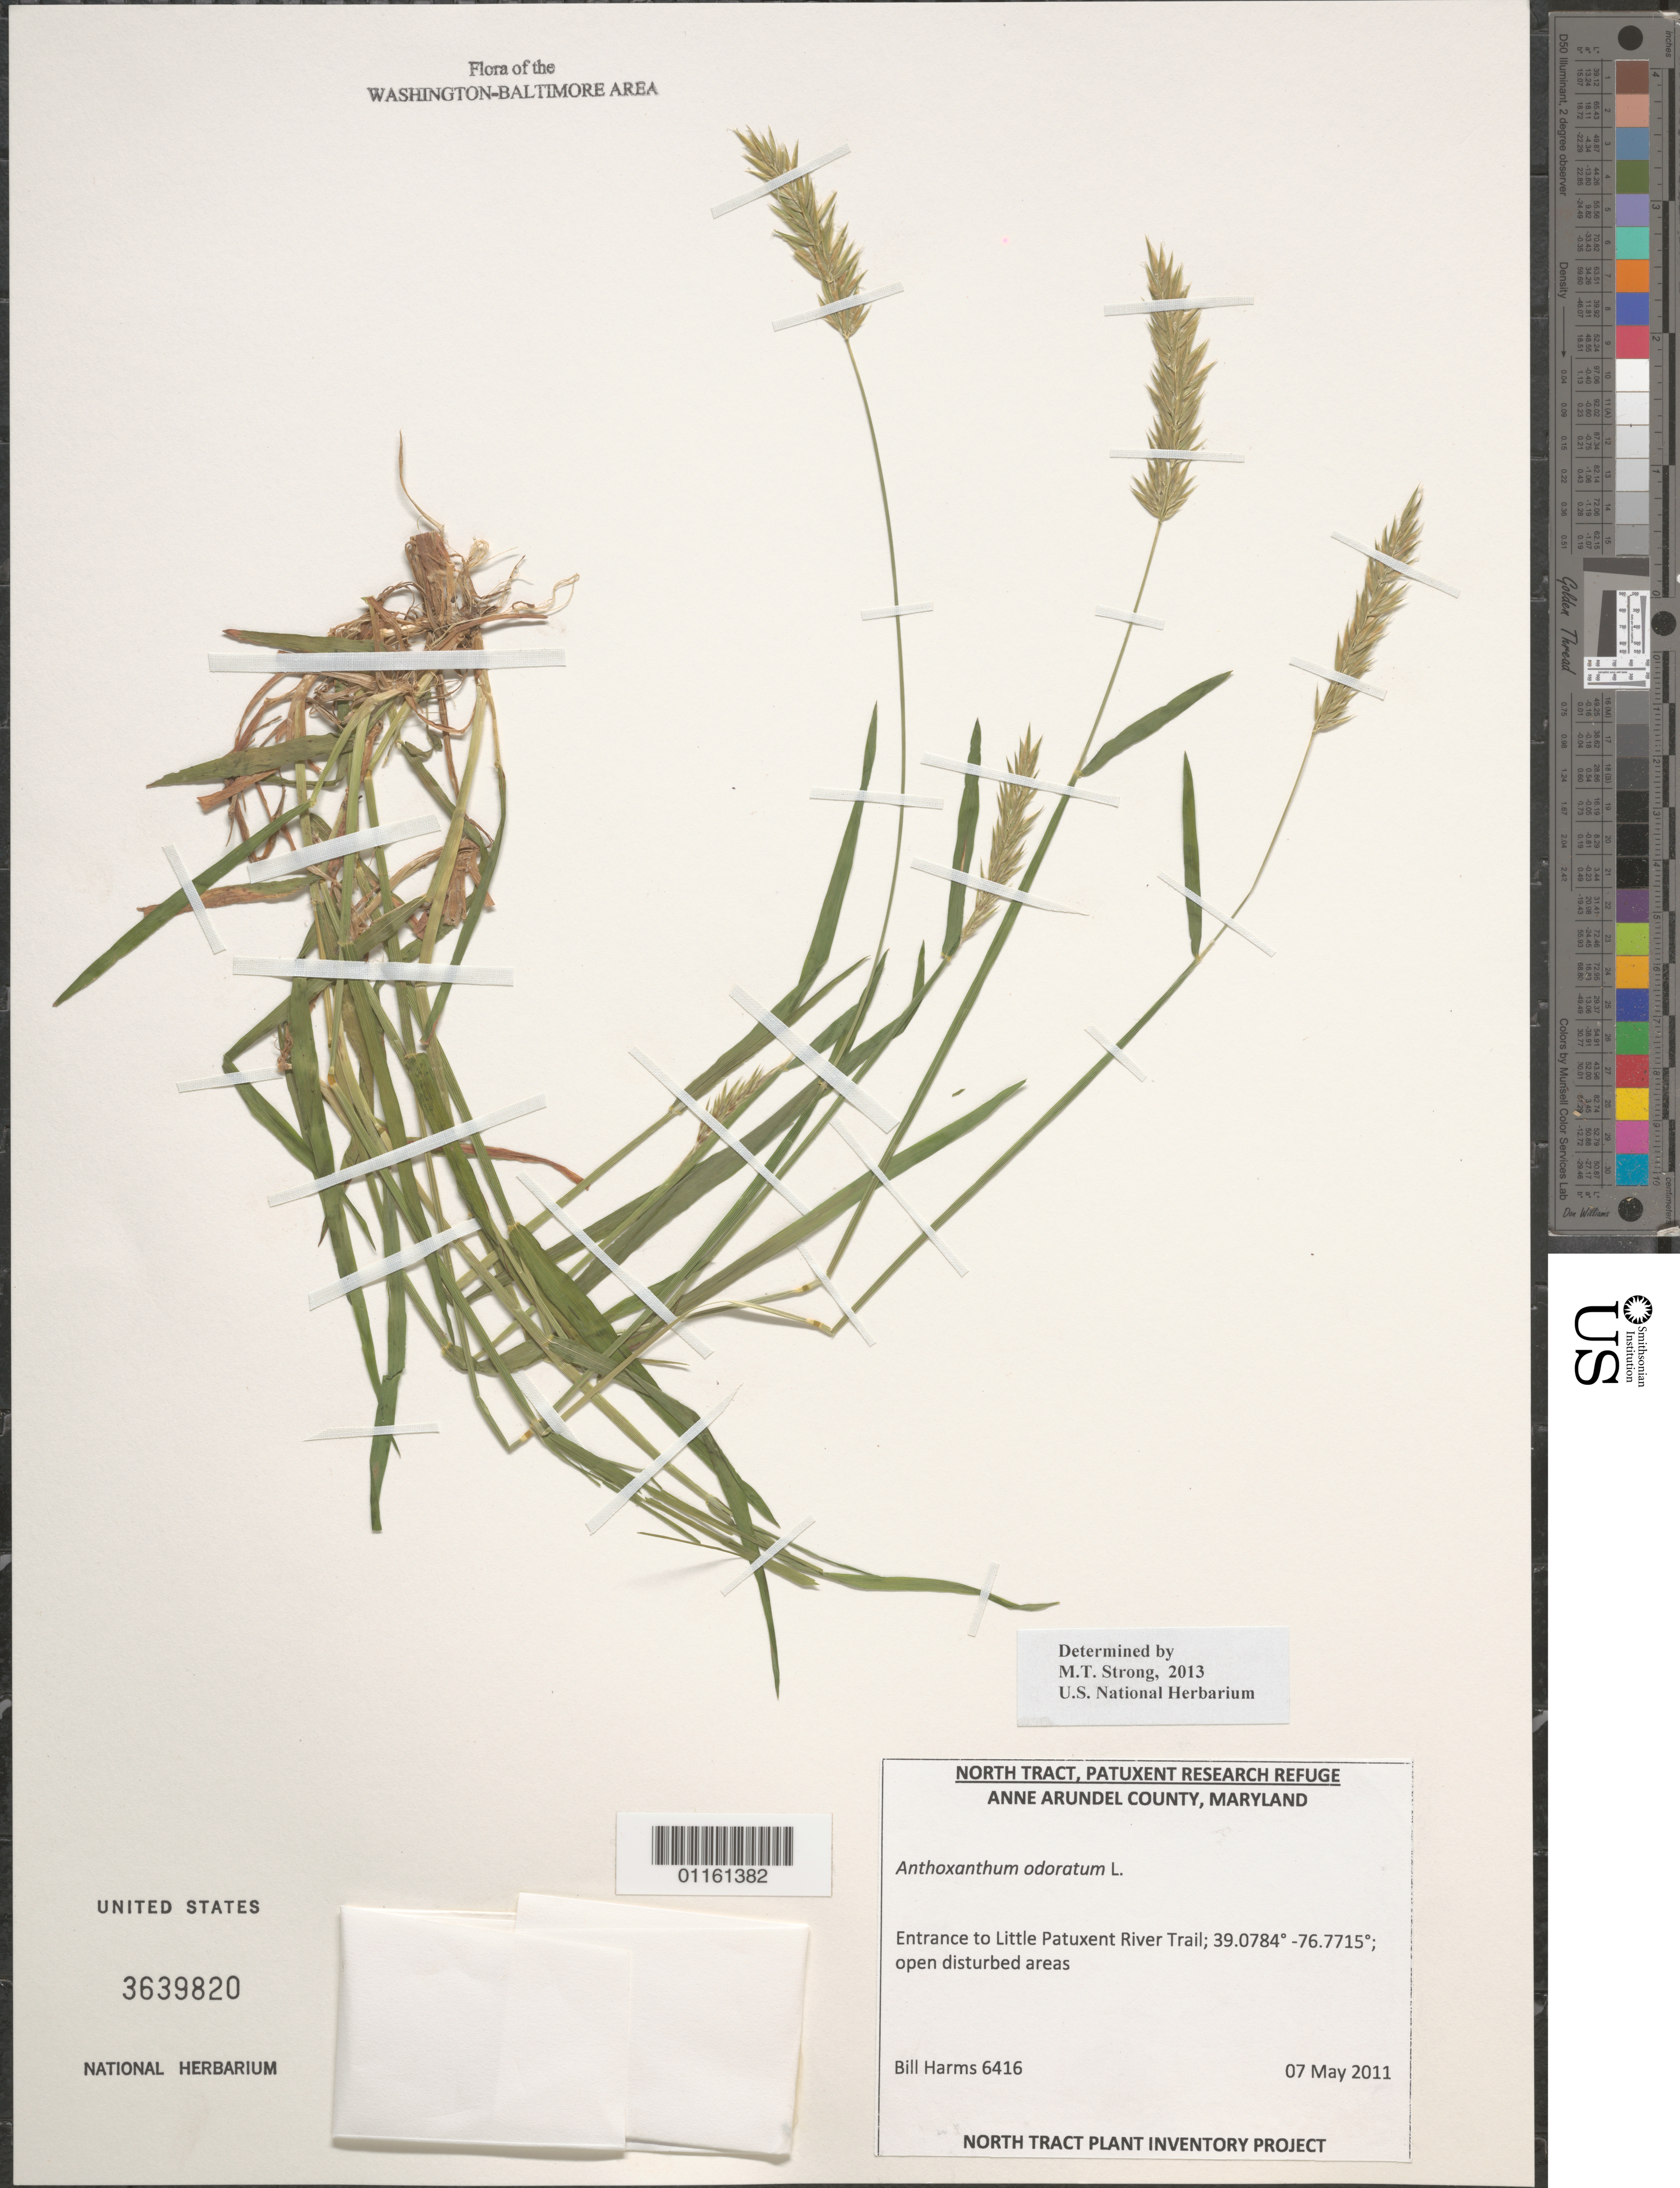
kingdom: Plantae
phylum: Tracheophyta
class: Liliopsida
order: Poales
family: Poaceae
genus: Anthoxanthum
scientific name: Anthoxanthum odoratum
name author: L.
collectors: B. Harms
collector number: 6416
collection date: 2011-05-07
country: United States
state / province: Maryland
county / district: Anne Arundel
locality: Entrance to Little Patuxent River Trail.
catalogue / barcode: US 3639820